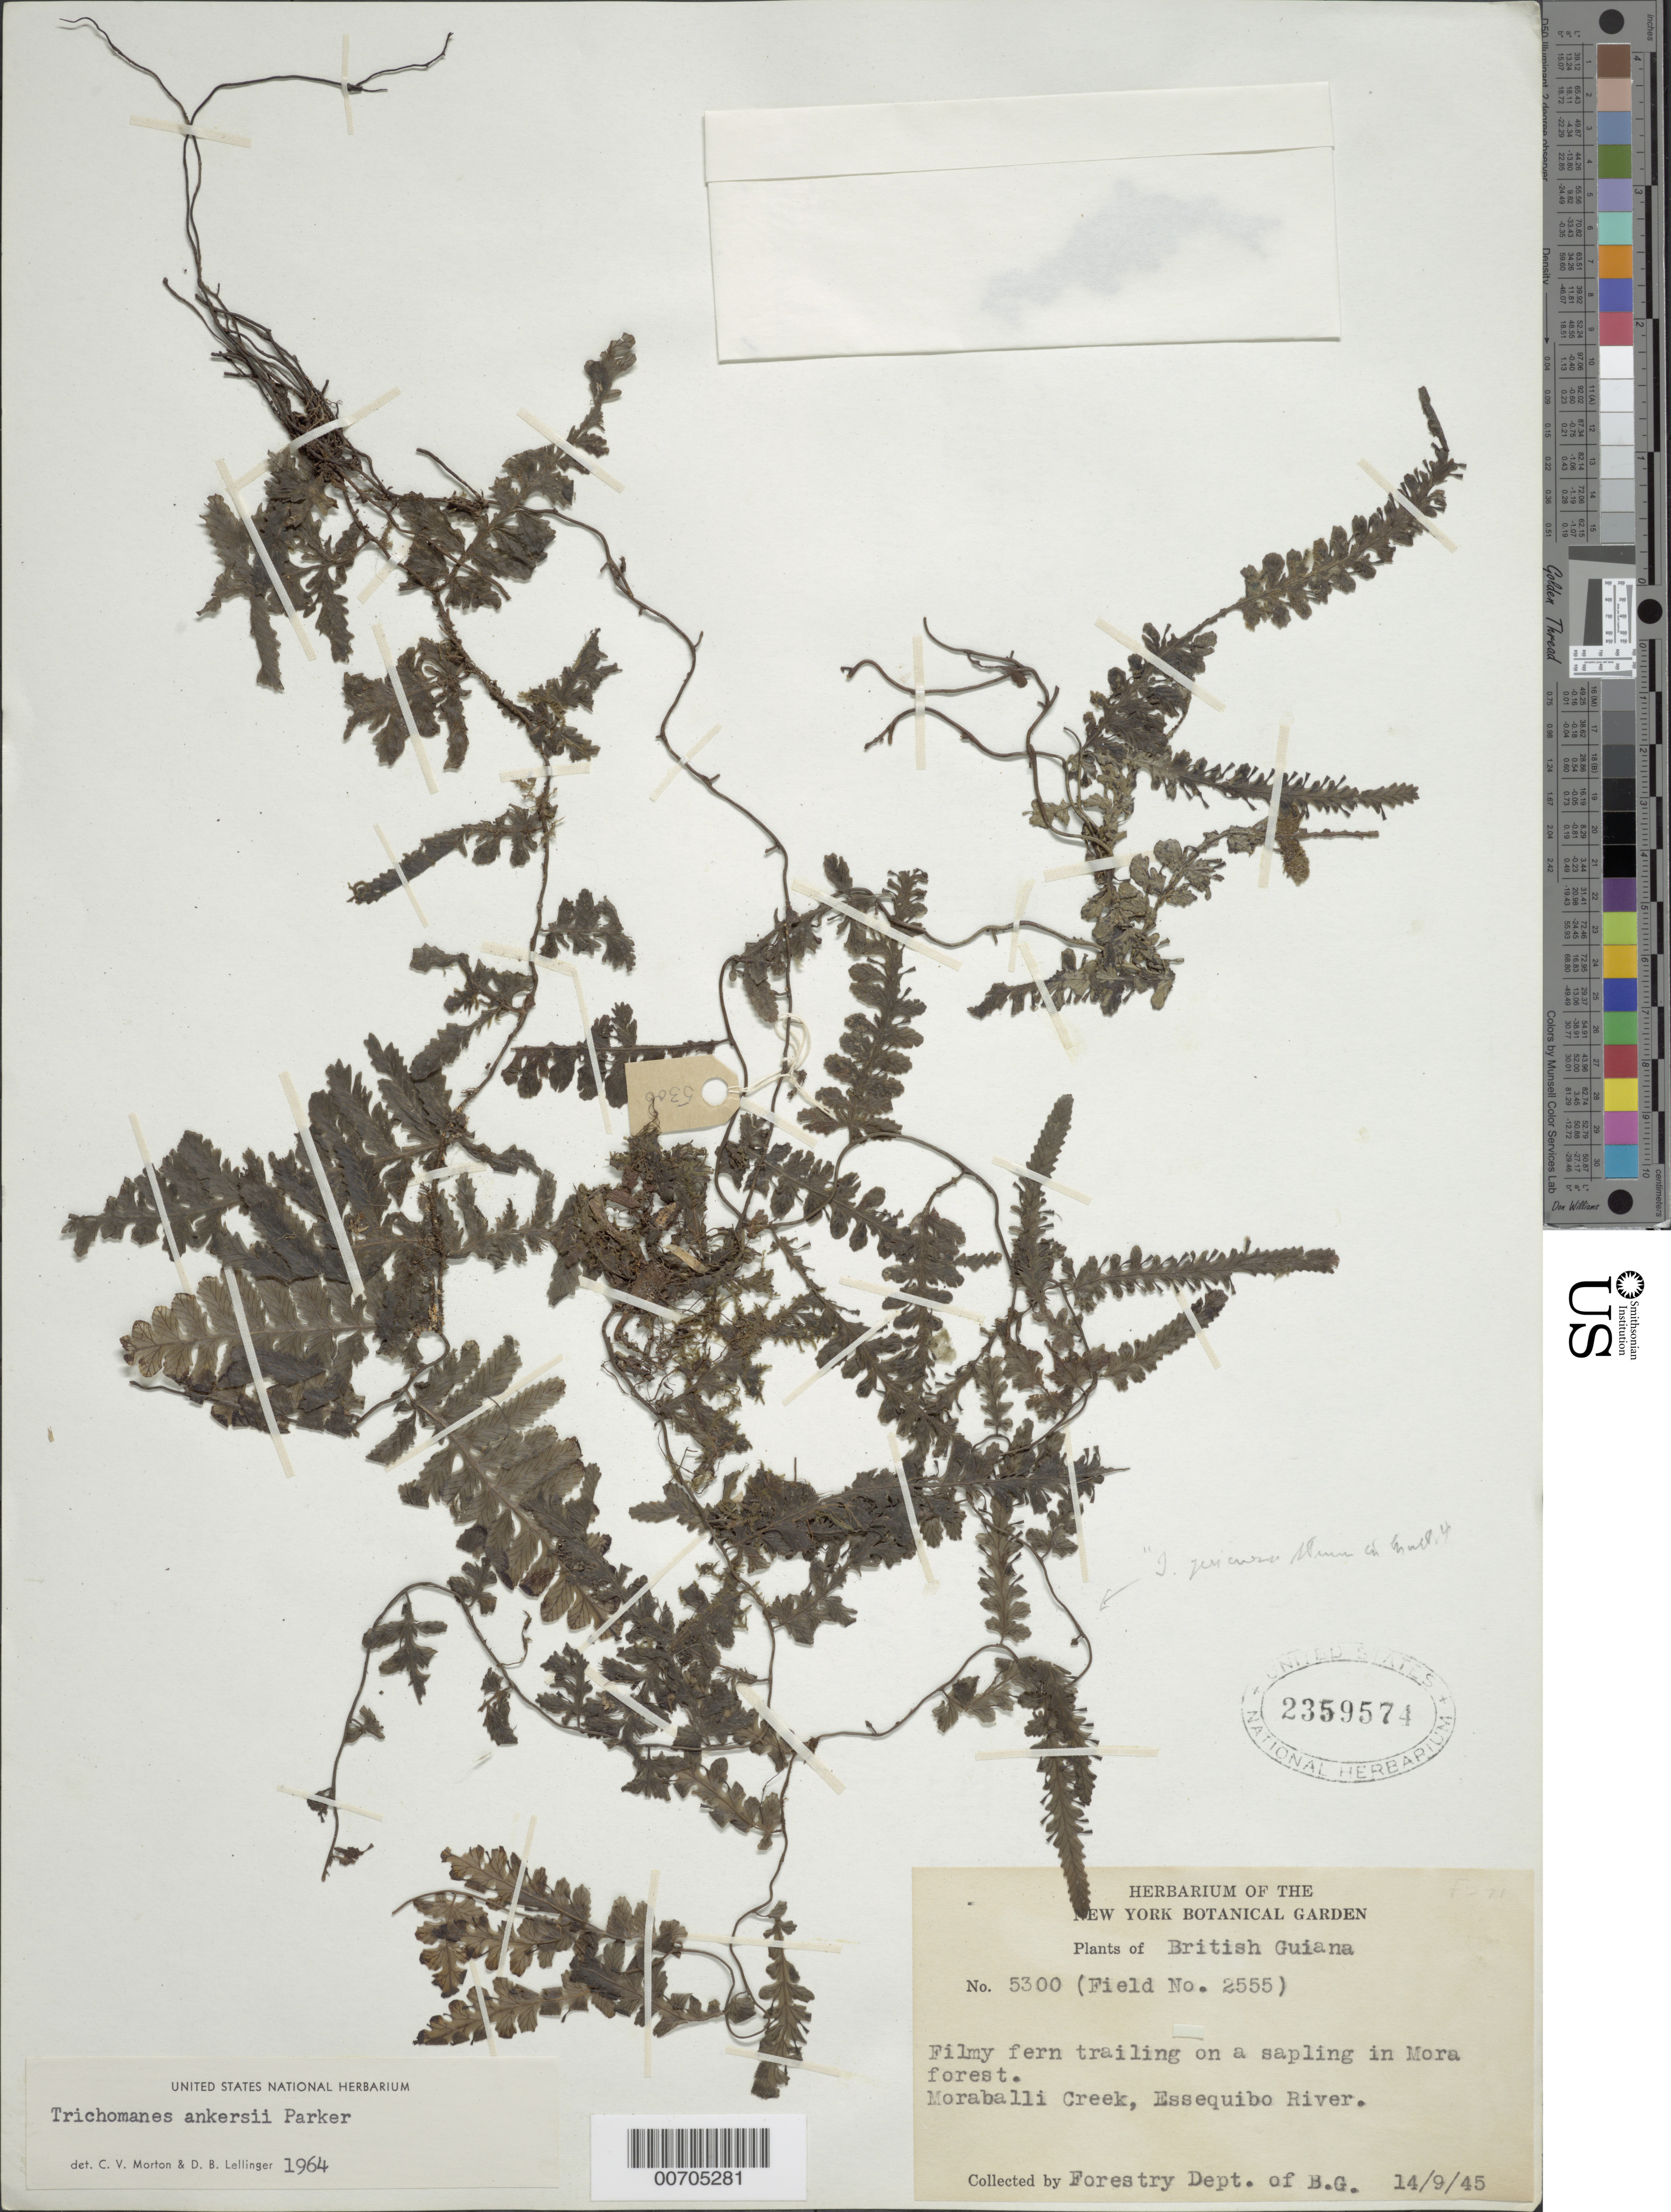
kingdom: Plantae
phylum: Tracheophyta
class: Polypodiopsida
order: Hymenophyllales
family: Hymenophyllaceae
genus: Trichomanes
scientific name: Trichomanes ankersii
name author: C. Parker ex Hook. & Grev.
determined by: Morton, C. V.; Lellinger, D. B.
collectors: Forest Dept. B. G. & British Guiana Forestry Dept.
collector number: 5300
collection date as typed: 14-Sep-45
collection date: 1945-09-14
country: Guyana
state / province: U. Demerara-Berbice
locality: Moraballi Creek, Essequibo River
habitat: Mora forest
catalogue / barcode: US 2359574